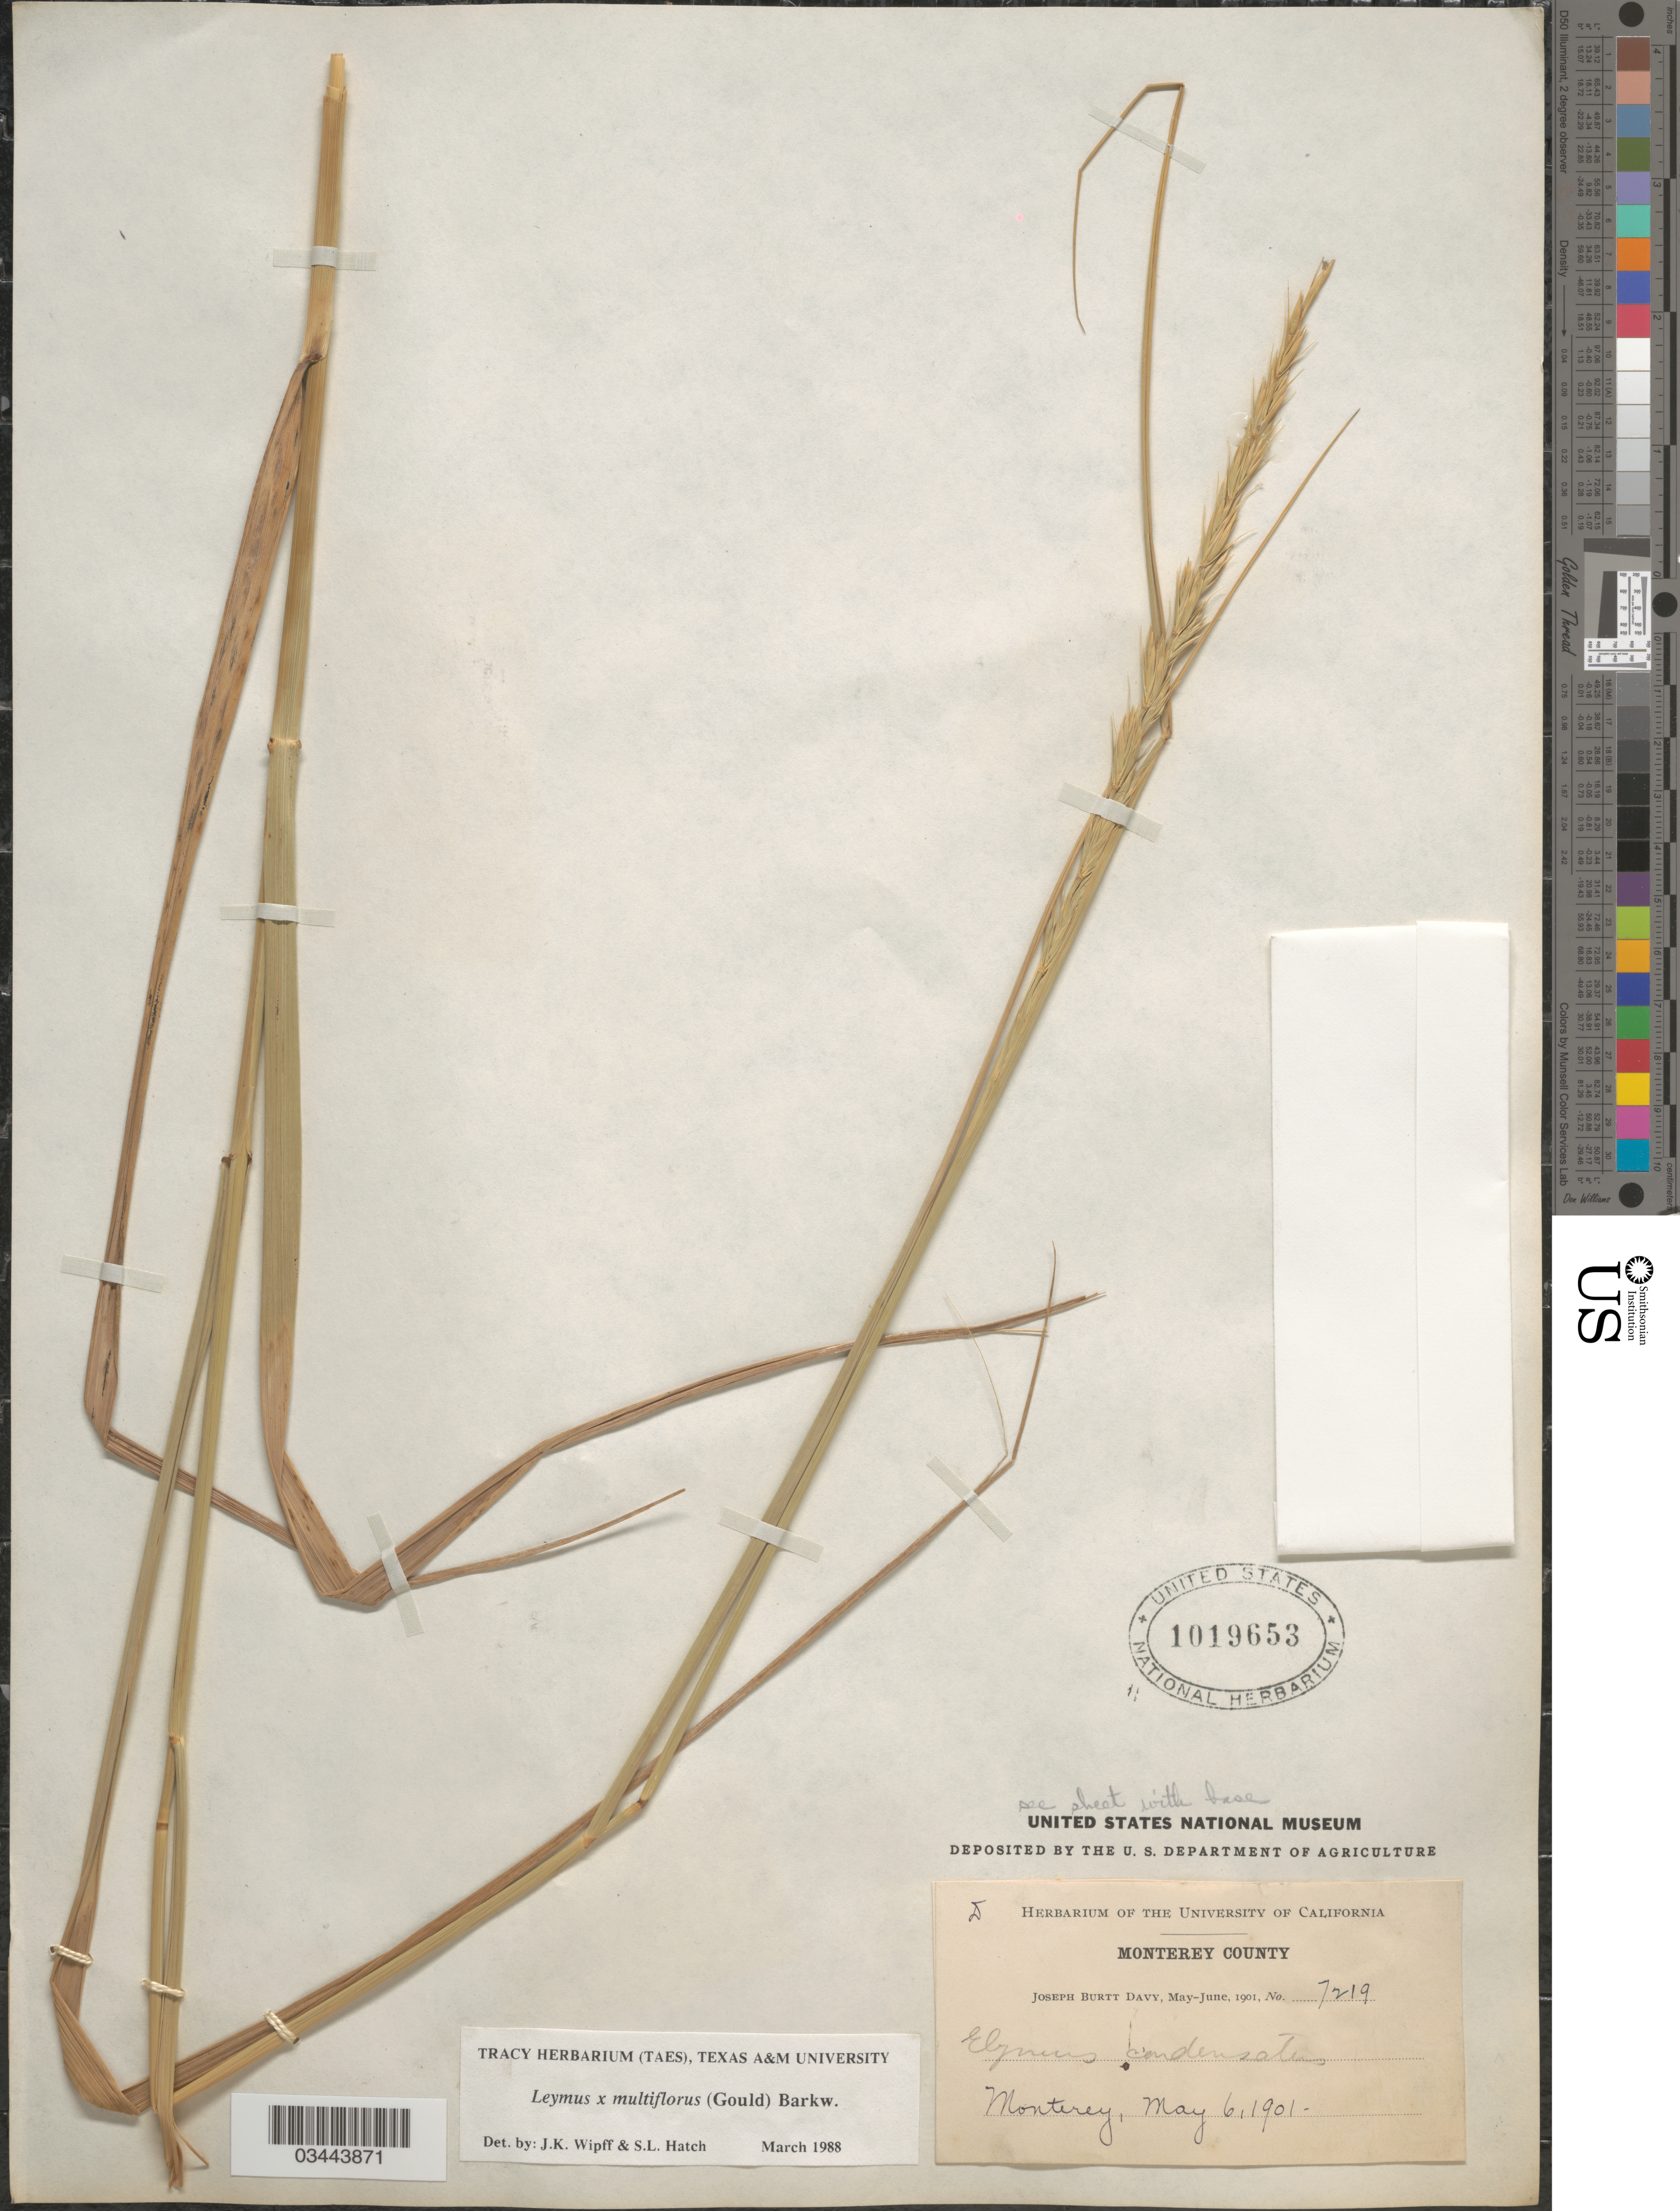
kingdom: Plantae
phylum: Tracheophyta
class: Liliopsida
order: Poales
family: Poaceae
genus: Leymus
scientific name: Leymus x multiflorus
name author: (Gould) Barkworth & R.J. Atkins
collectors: J. Burtt Davy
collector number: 7219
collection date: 1901-05-06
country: United States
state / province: California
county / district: Monterey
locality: Monterey County. Monterey.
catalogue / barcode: US 1019653